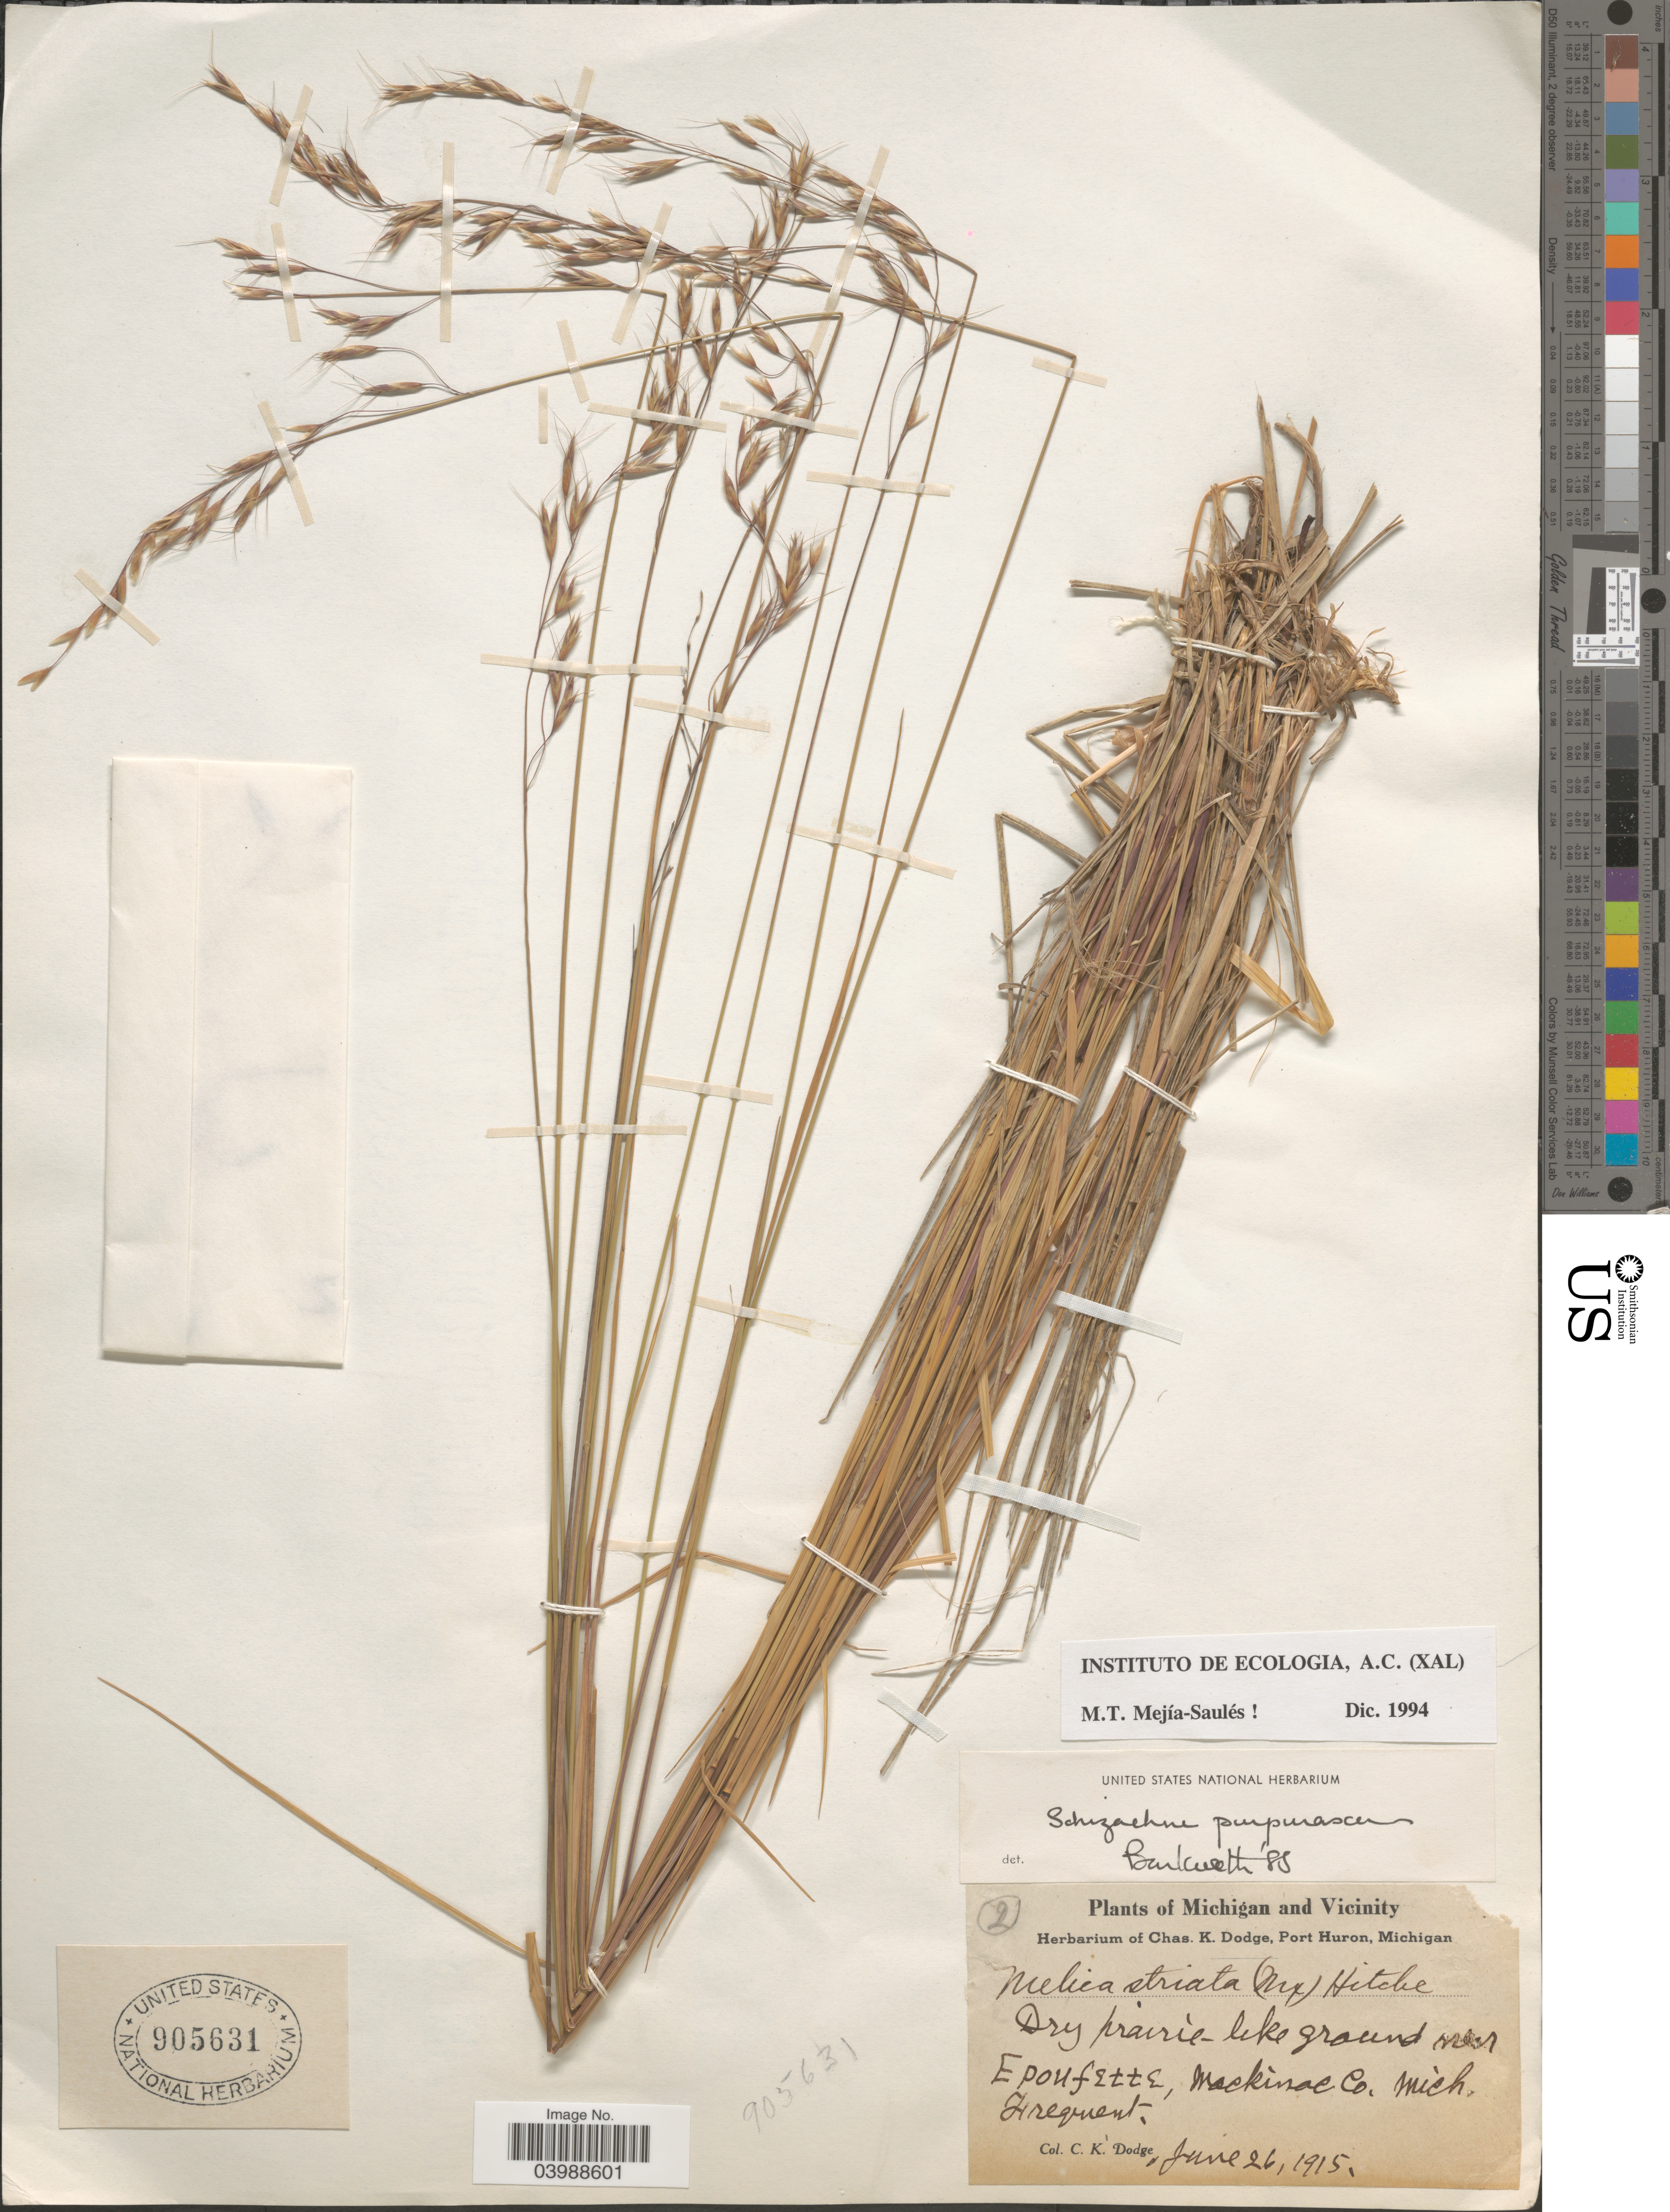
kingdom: Plantae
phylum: Tracheophyta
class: Liliopsida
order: Poales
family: Poaceae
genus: Schizachne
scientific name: Schizachne purpurascens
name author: (Torr.) Swallen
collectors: C. K. Dodge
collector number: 2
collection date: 1915-06-26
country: United States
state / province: Michigan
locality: Michigan and Vicinity. Near Epoufette, Mackinac Co.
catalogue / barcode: US 905631